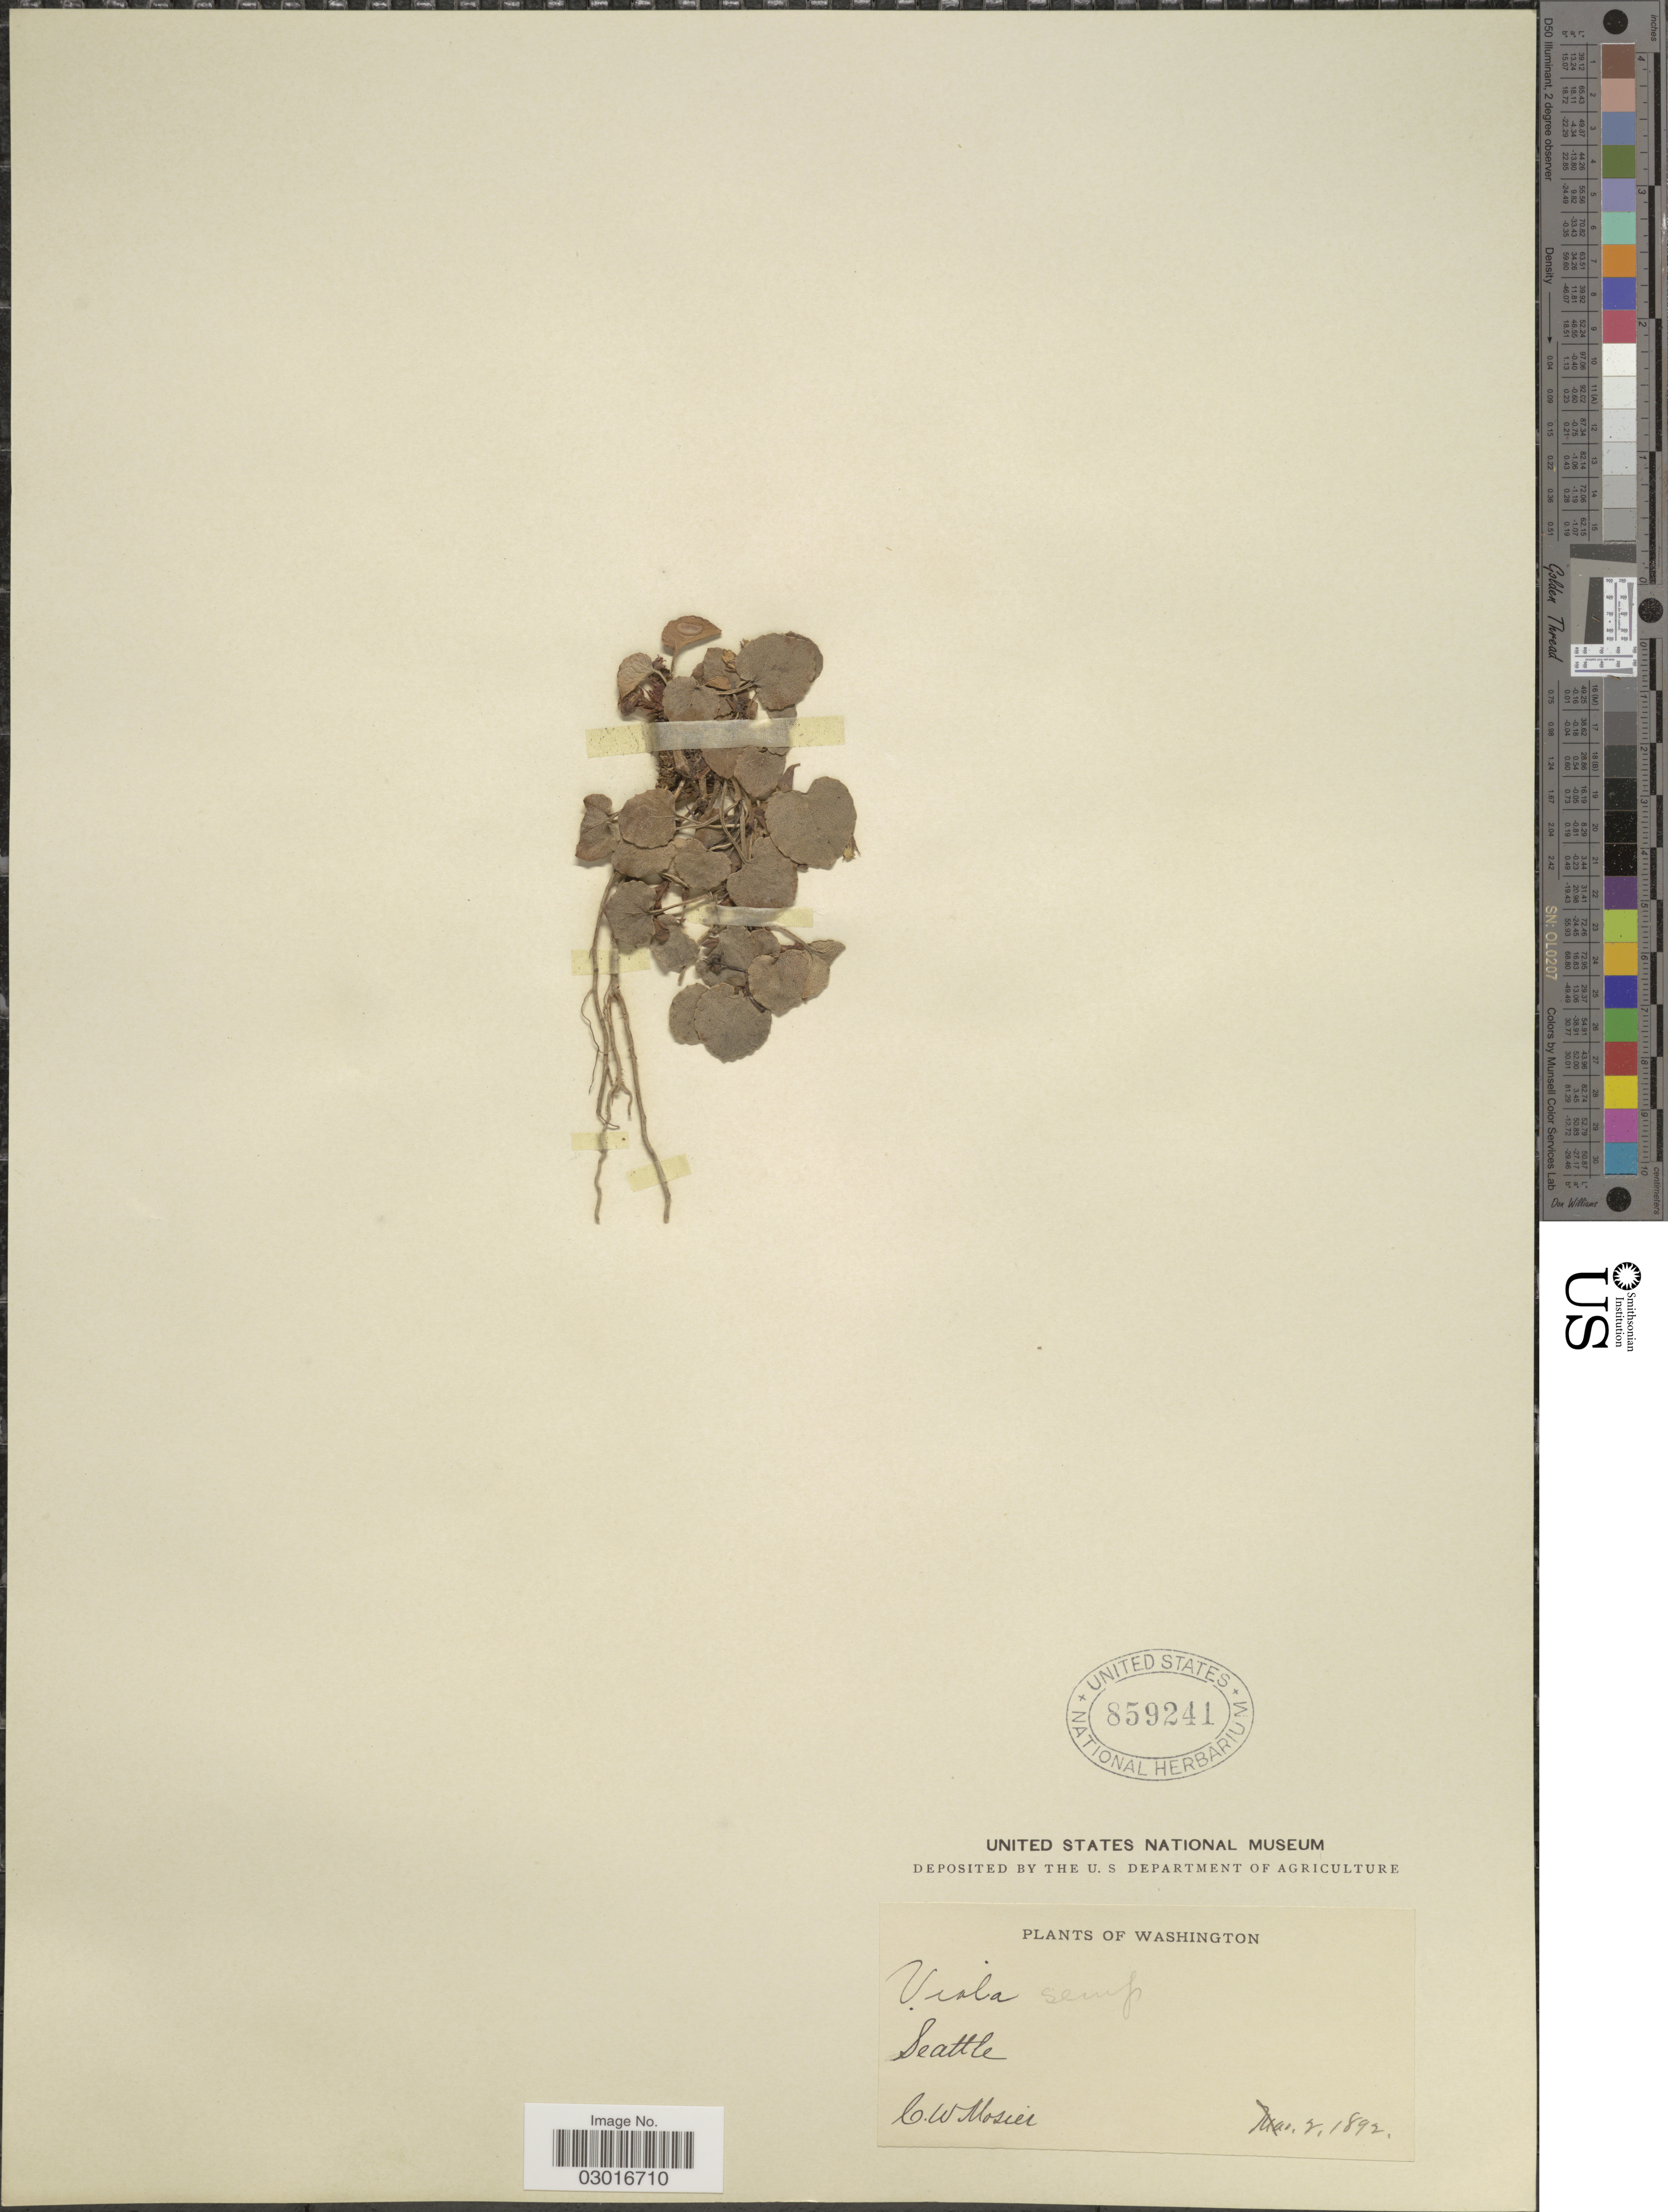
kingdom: Plantae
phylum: Tracheophyta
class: Magnoliopsida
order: Malpighiales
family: Violaceae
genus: Viola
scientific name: Viola sempervirens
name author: Greene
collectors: C. A. Mosier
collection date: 1892-03-02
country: United States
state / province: Washington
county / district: King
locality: Seattle.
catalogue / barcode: US 859241